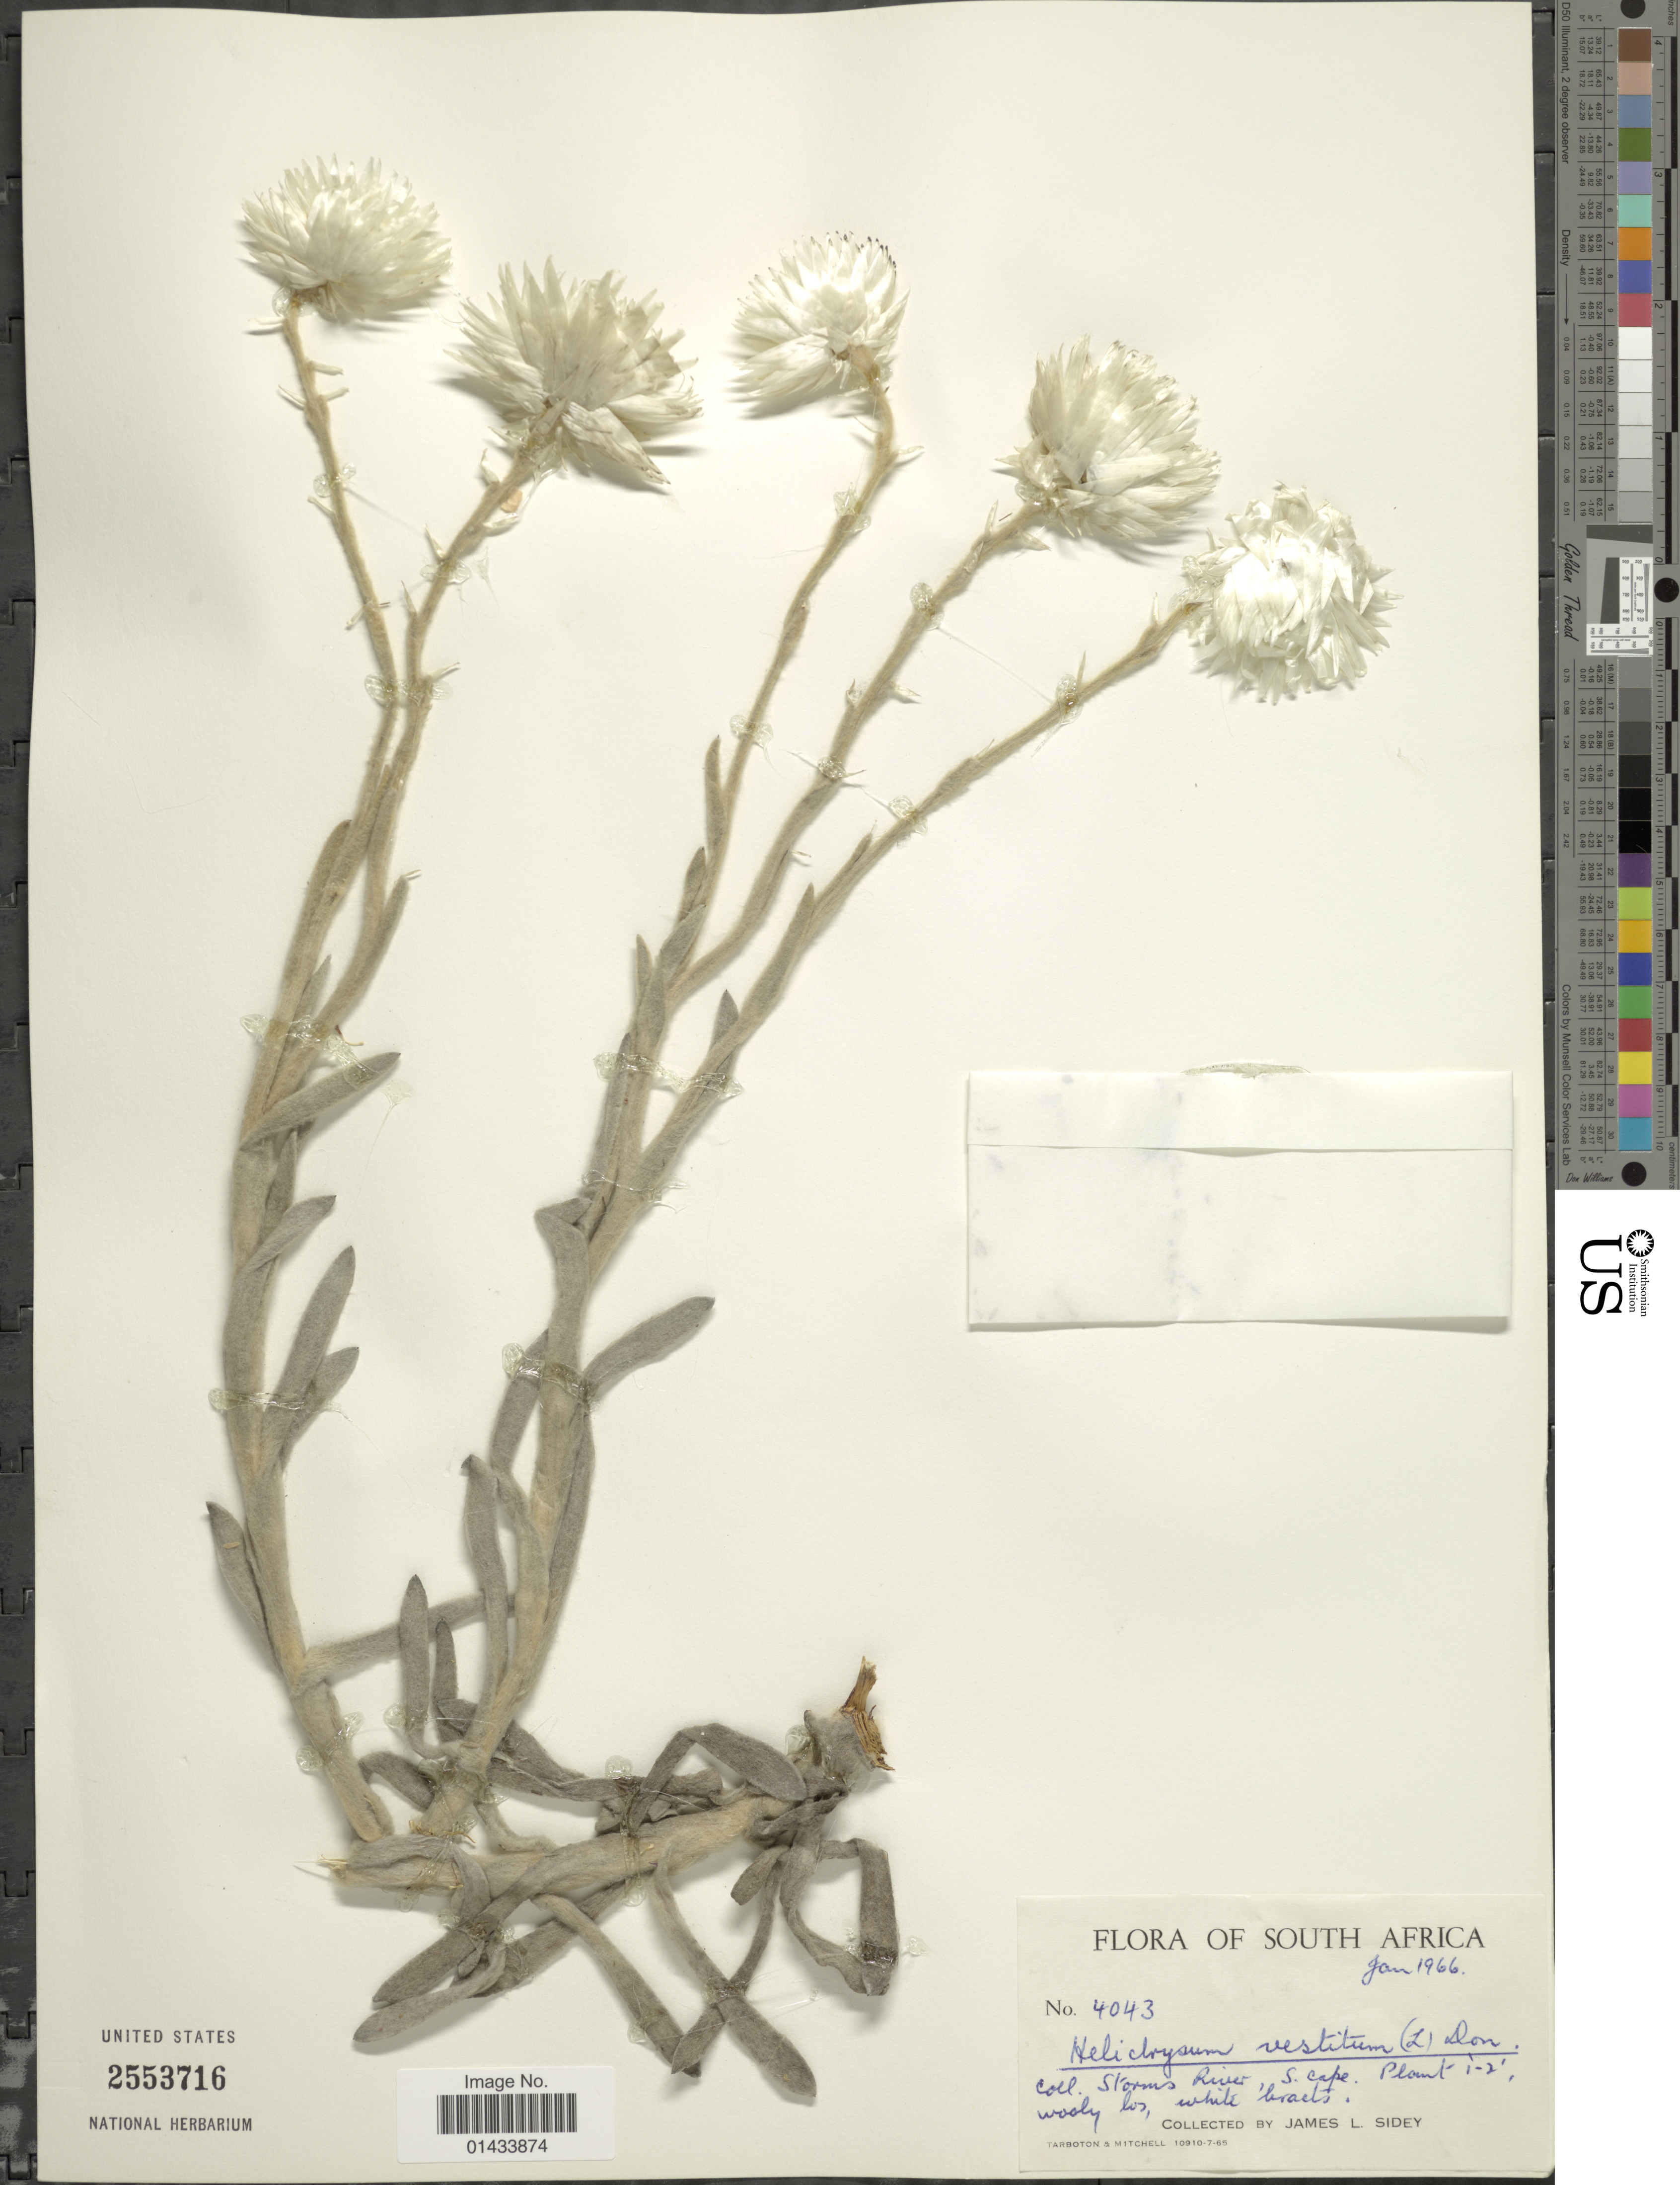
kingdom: Plantae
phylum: Tracheophyta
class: Magnoliopsida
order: Asterales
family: Asteraceae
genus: Helichrysum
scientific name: Helichrysum vestitum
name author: Willd.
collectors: J. L. Sidey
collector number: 4043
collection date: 1966-01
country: South Africa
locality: Storms River, S. Cape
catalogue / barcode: US 2553716